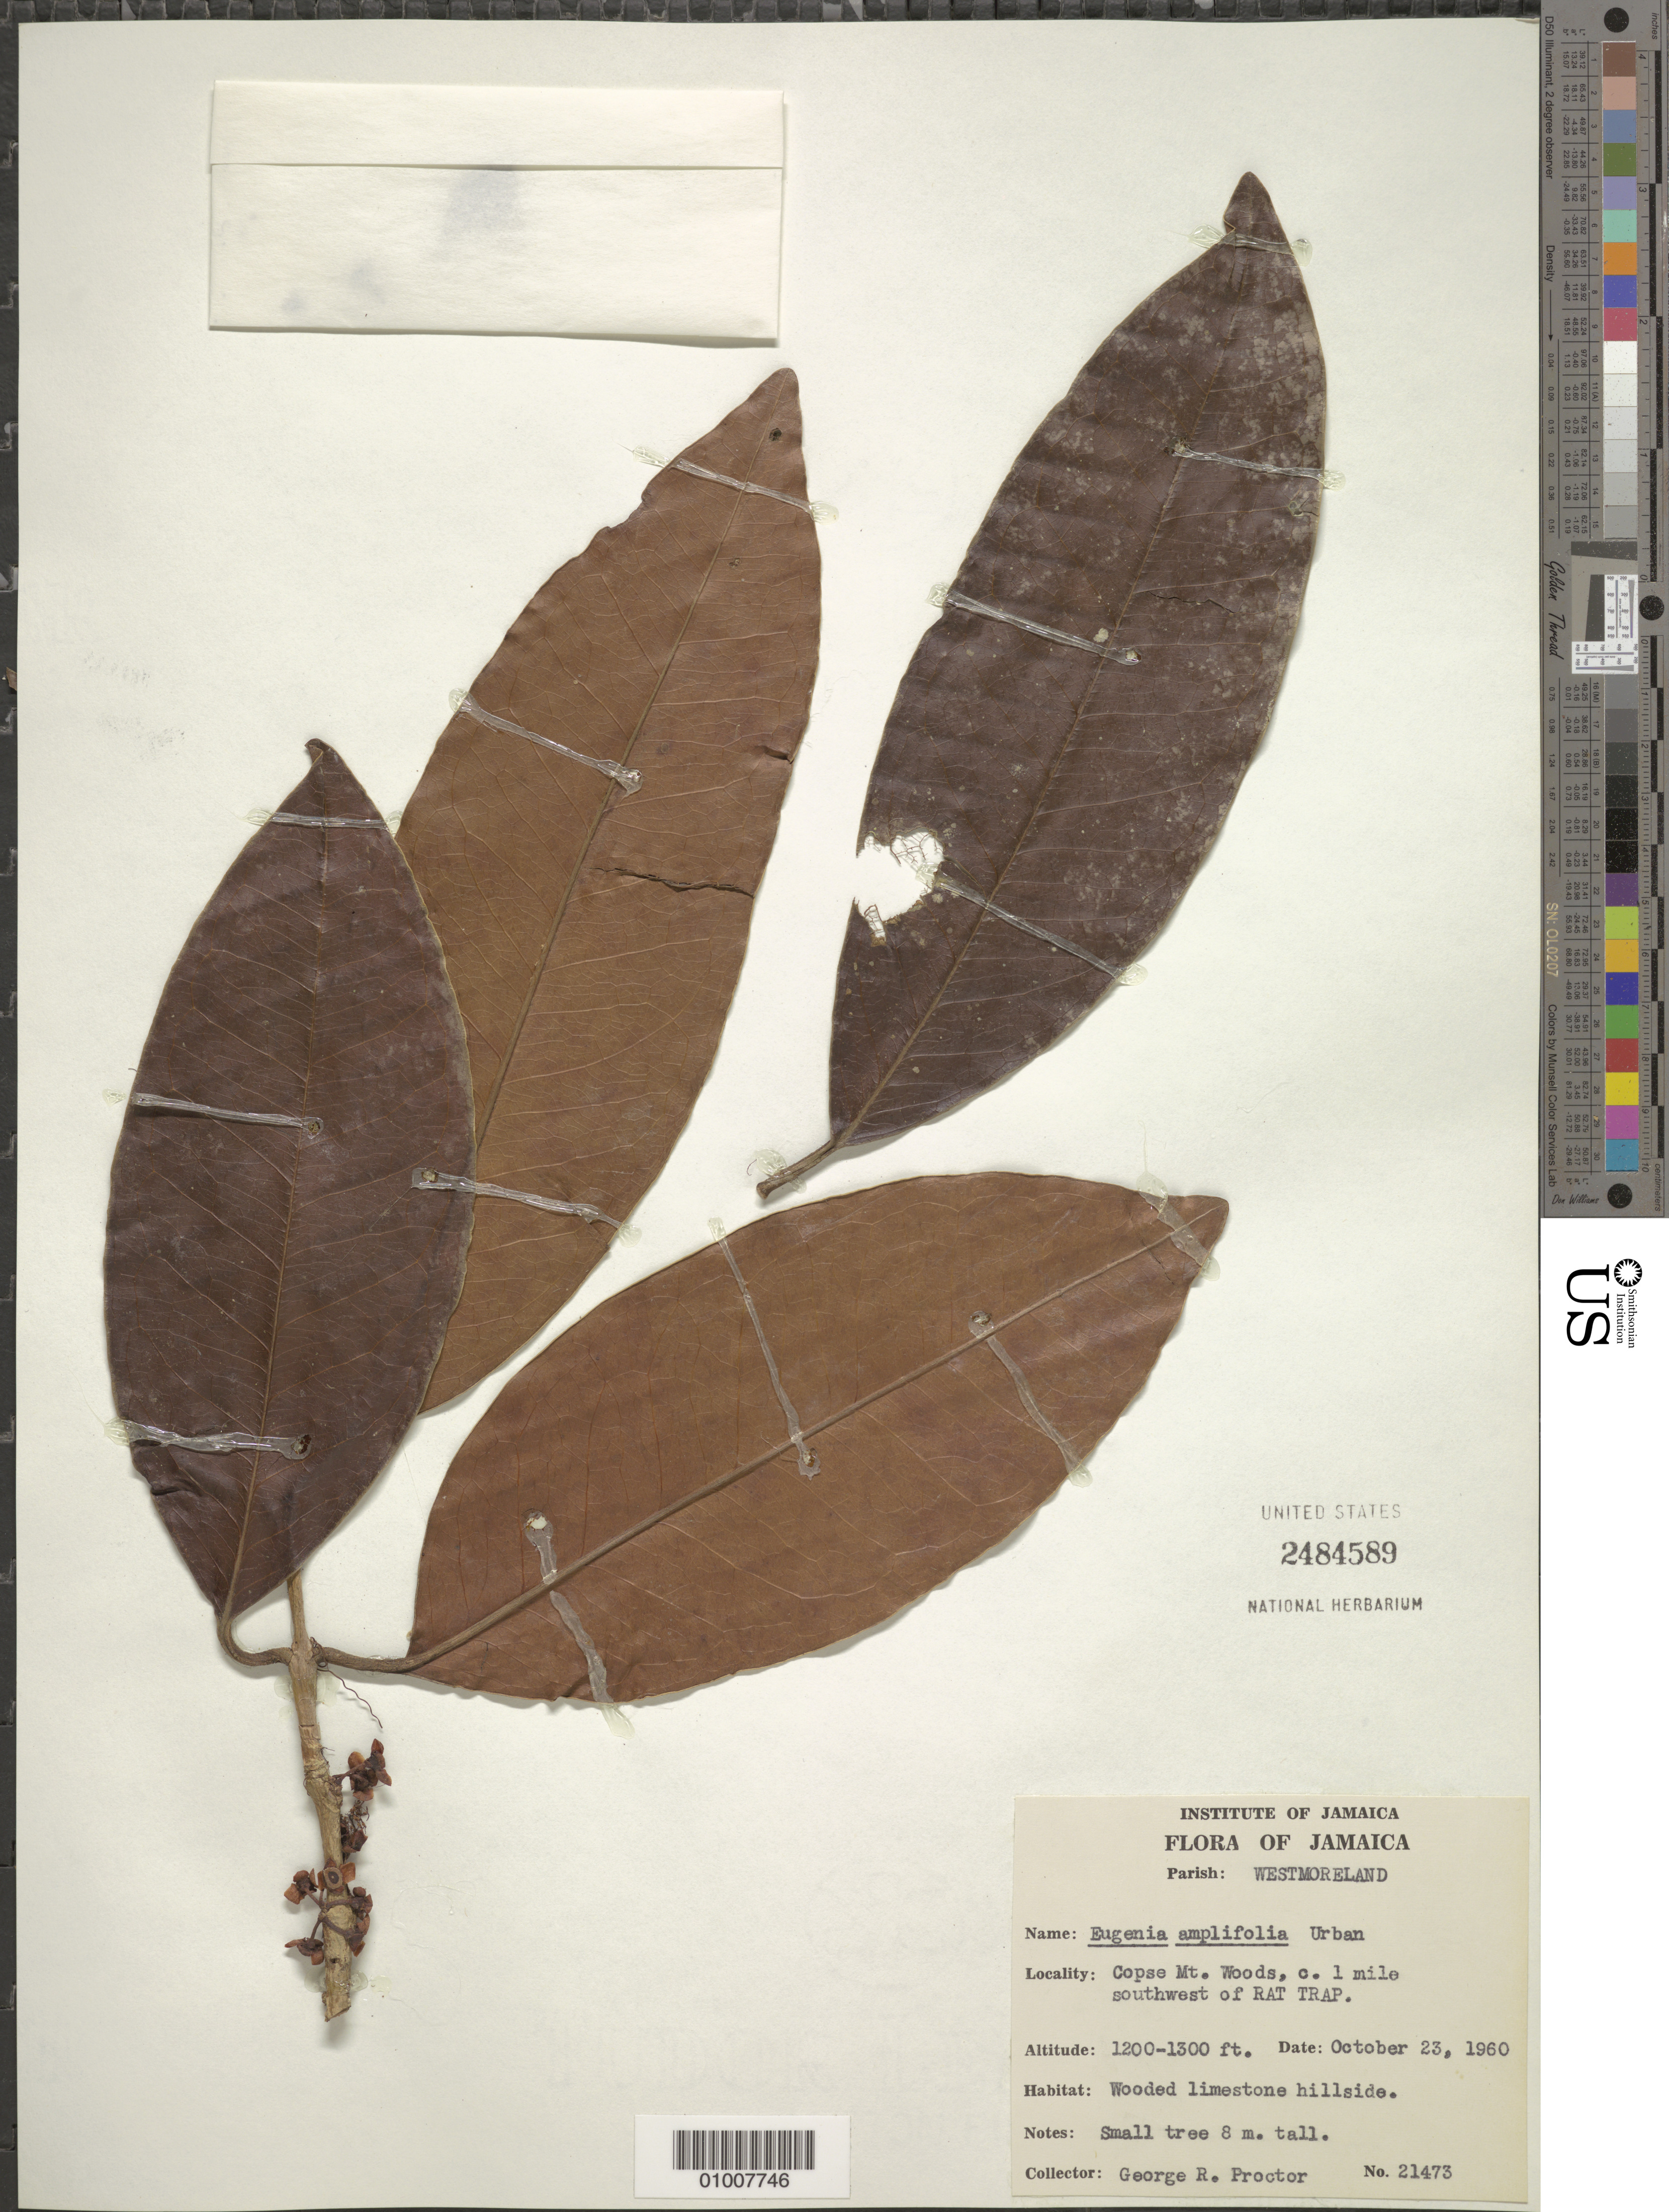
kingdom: Plantae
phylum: Tracheophyta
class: Magnoliopsida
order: Myrtales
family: Myrtaceae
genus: Eugenia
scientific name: Eugenia amplifolia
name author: Urb.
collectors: G. R. Proctor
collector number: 21473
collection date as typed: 23 Oct 1960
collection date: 1960-10-23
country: Jamaica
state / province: Westmoreland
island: Jamaica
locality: Copse Mt. Woods, ca. 1 mile southwest of Rat Trap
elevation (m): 366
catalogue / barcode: US 2484589